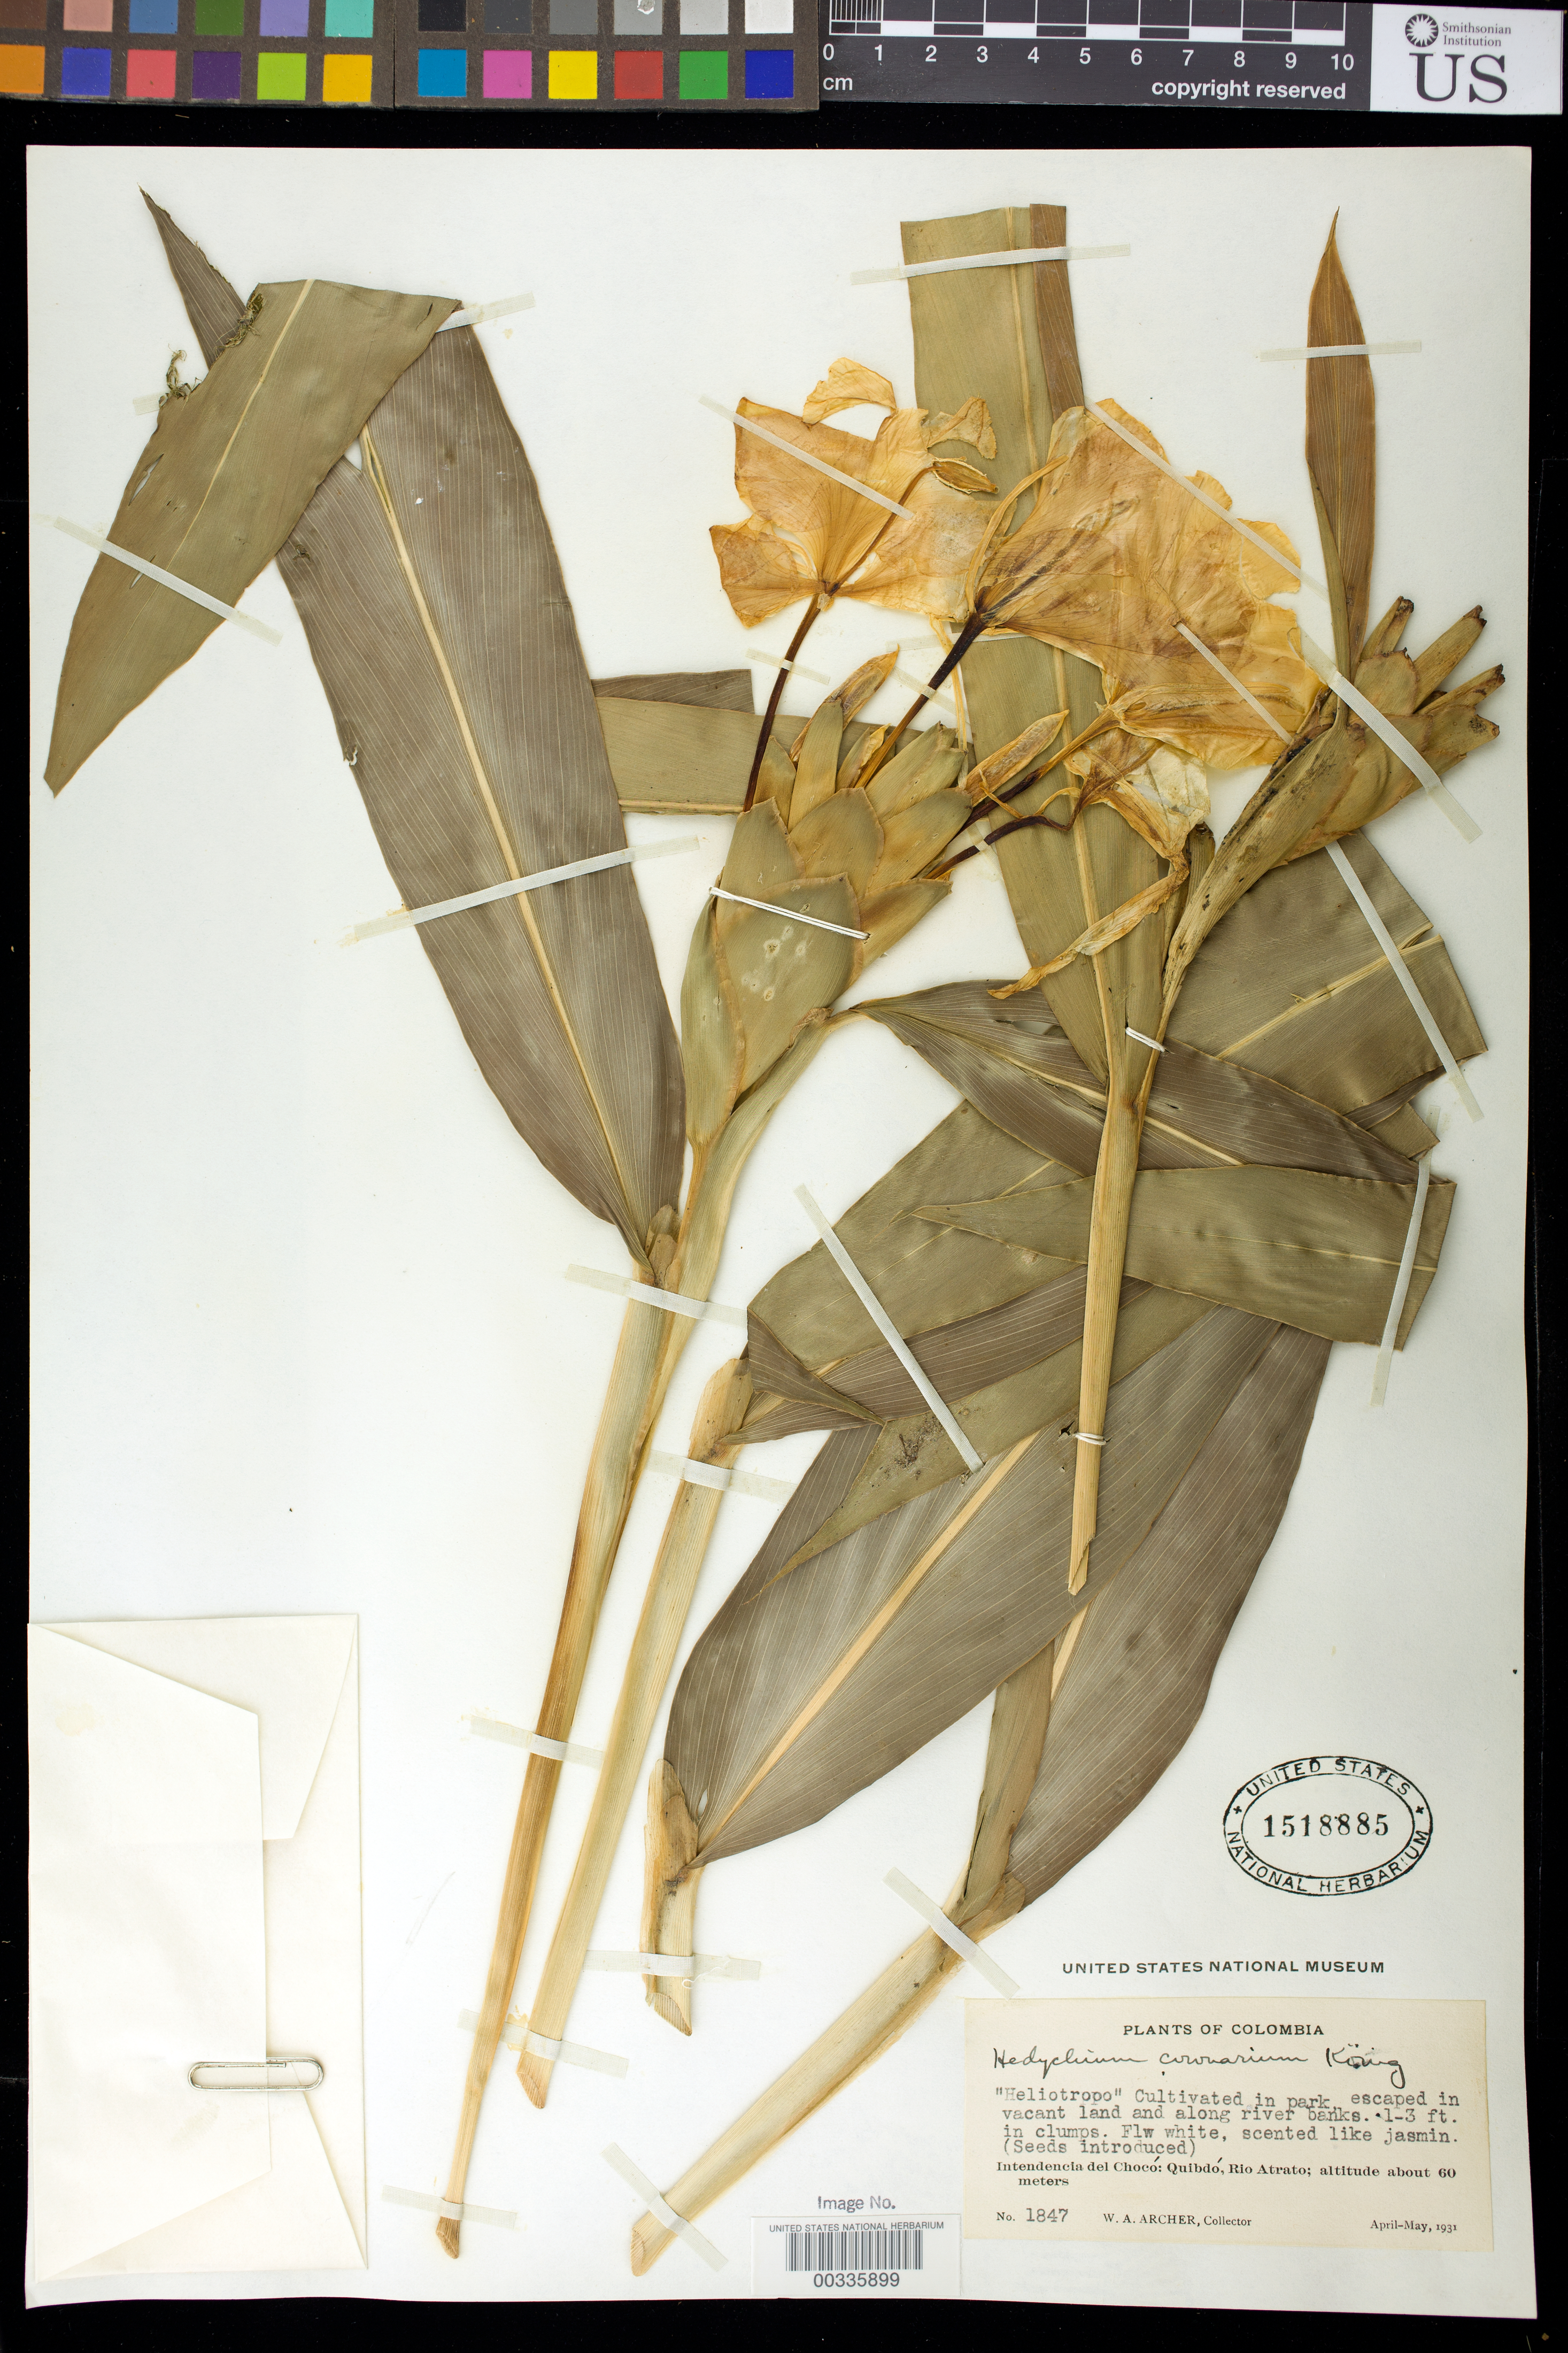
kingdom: Plantae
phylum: Tracheophyta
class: Liliopsida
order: Zingiberales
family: Zingiberaceae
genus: Hedychium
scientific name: Hedychium coronarium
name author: J. Koenig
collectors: W. A. Archer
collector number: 1847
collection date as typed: Apr 1931 to -- May 1931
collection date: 1931-04/1931-05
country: Colombia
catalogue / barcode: US 1518885